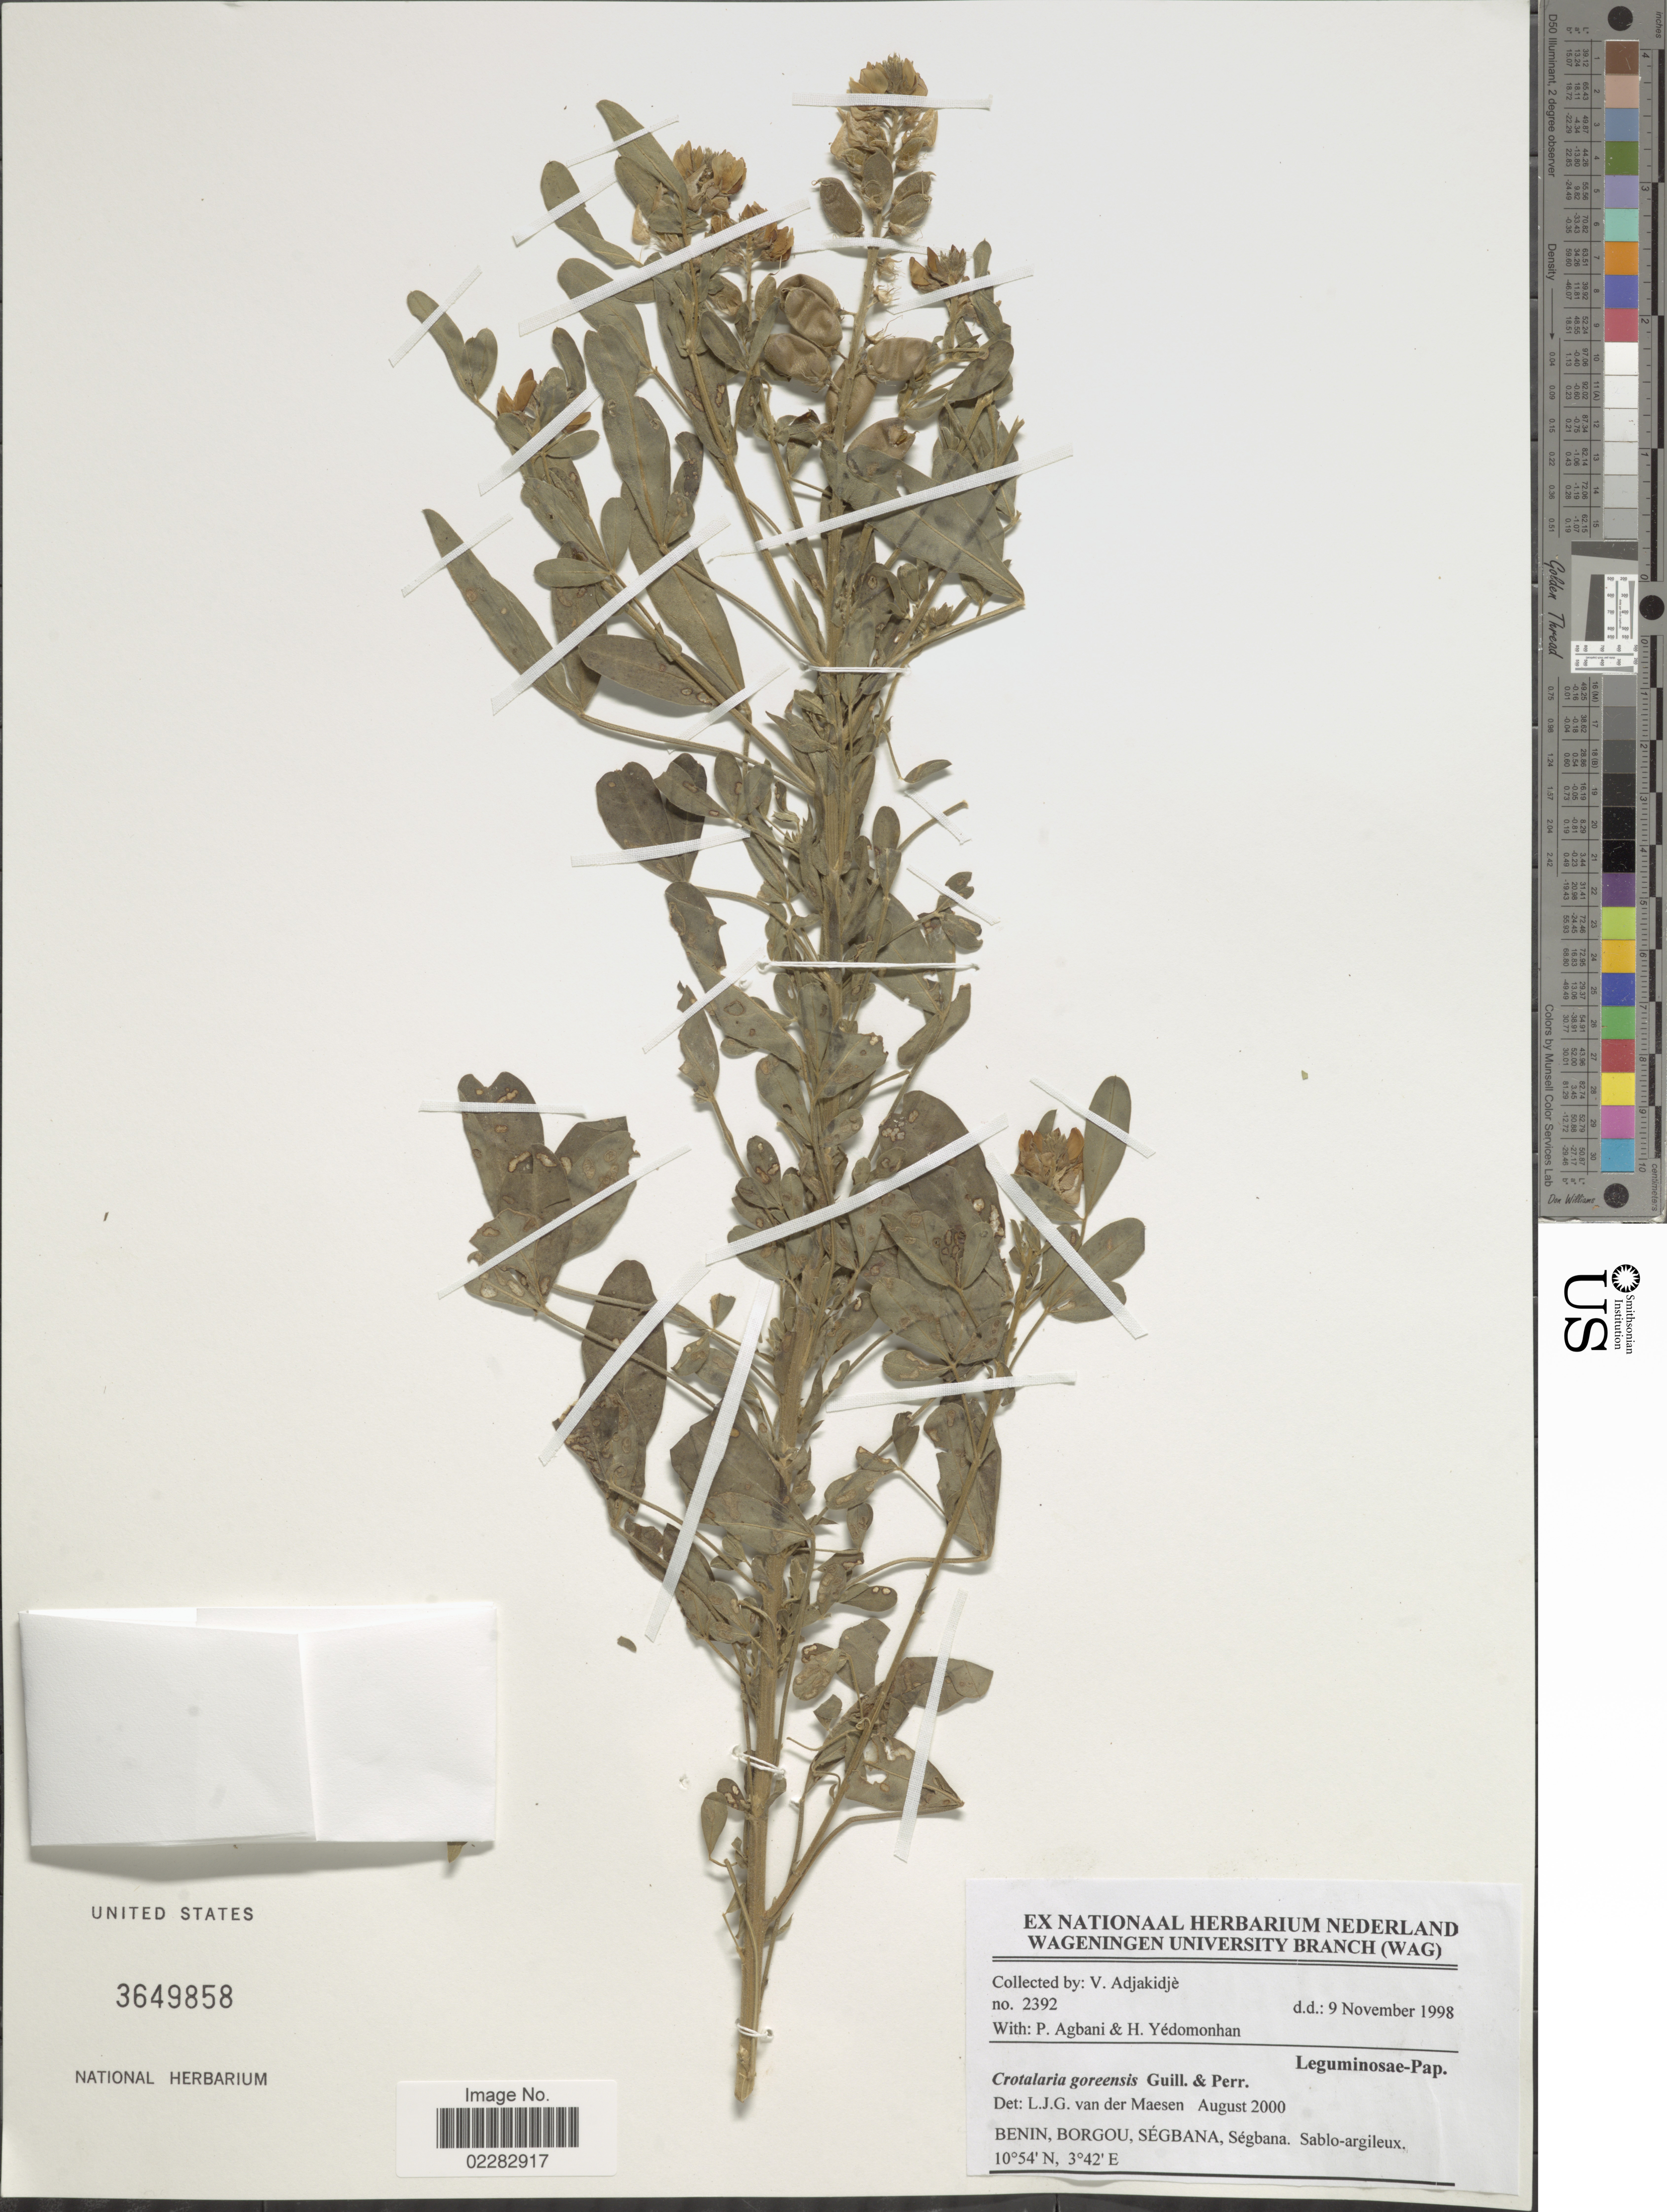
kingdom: Plantae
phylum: Tracheophyta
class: Magnoliopsida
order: Fabales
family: Fabaceae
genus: Crotalaria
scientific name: Crotalaria goreensis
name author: Guill. & Perr.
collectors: V. Adjakidjè, P. Agbani & H. Yedomonhan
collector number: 2392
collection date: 1998-11-09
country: Benin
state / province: Borgou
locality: Segbana.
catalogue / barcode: US 3649858